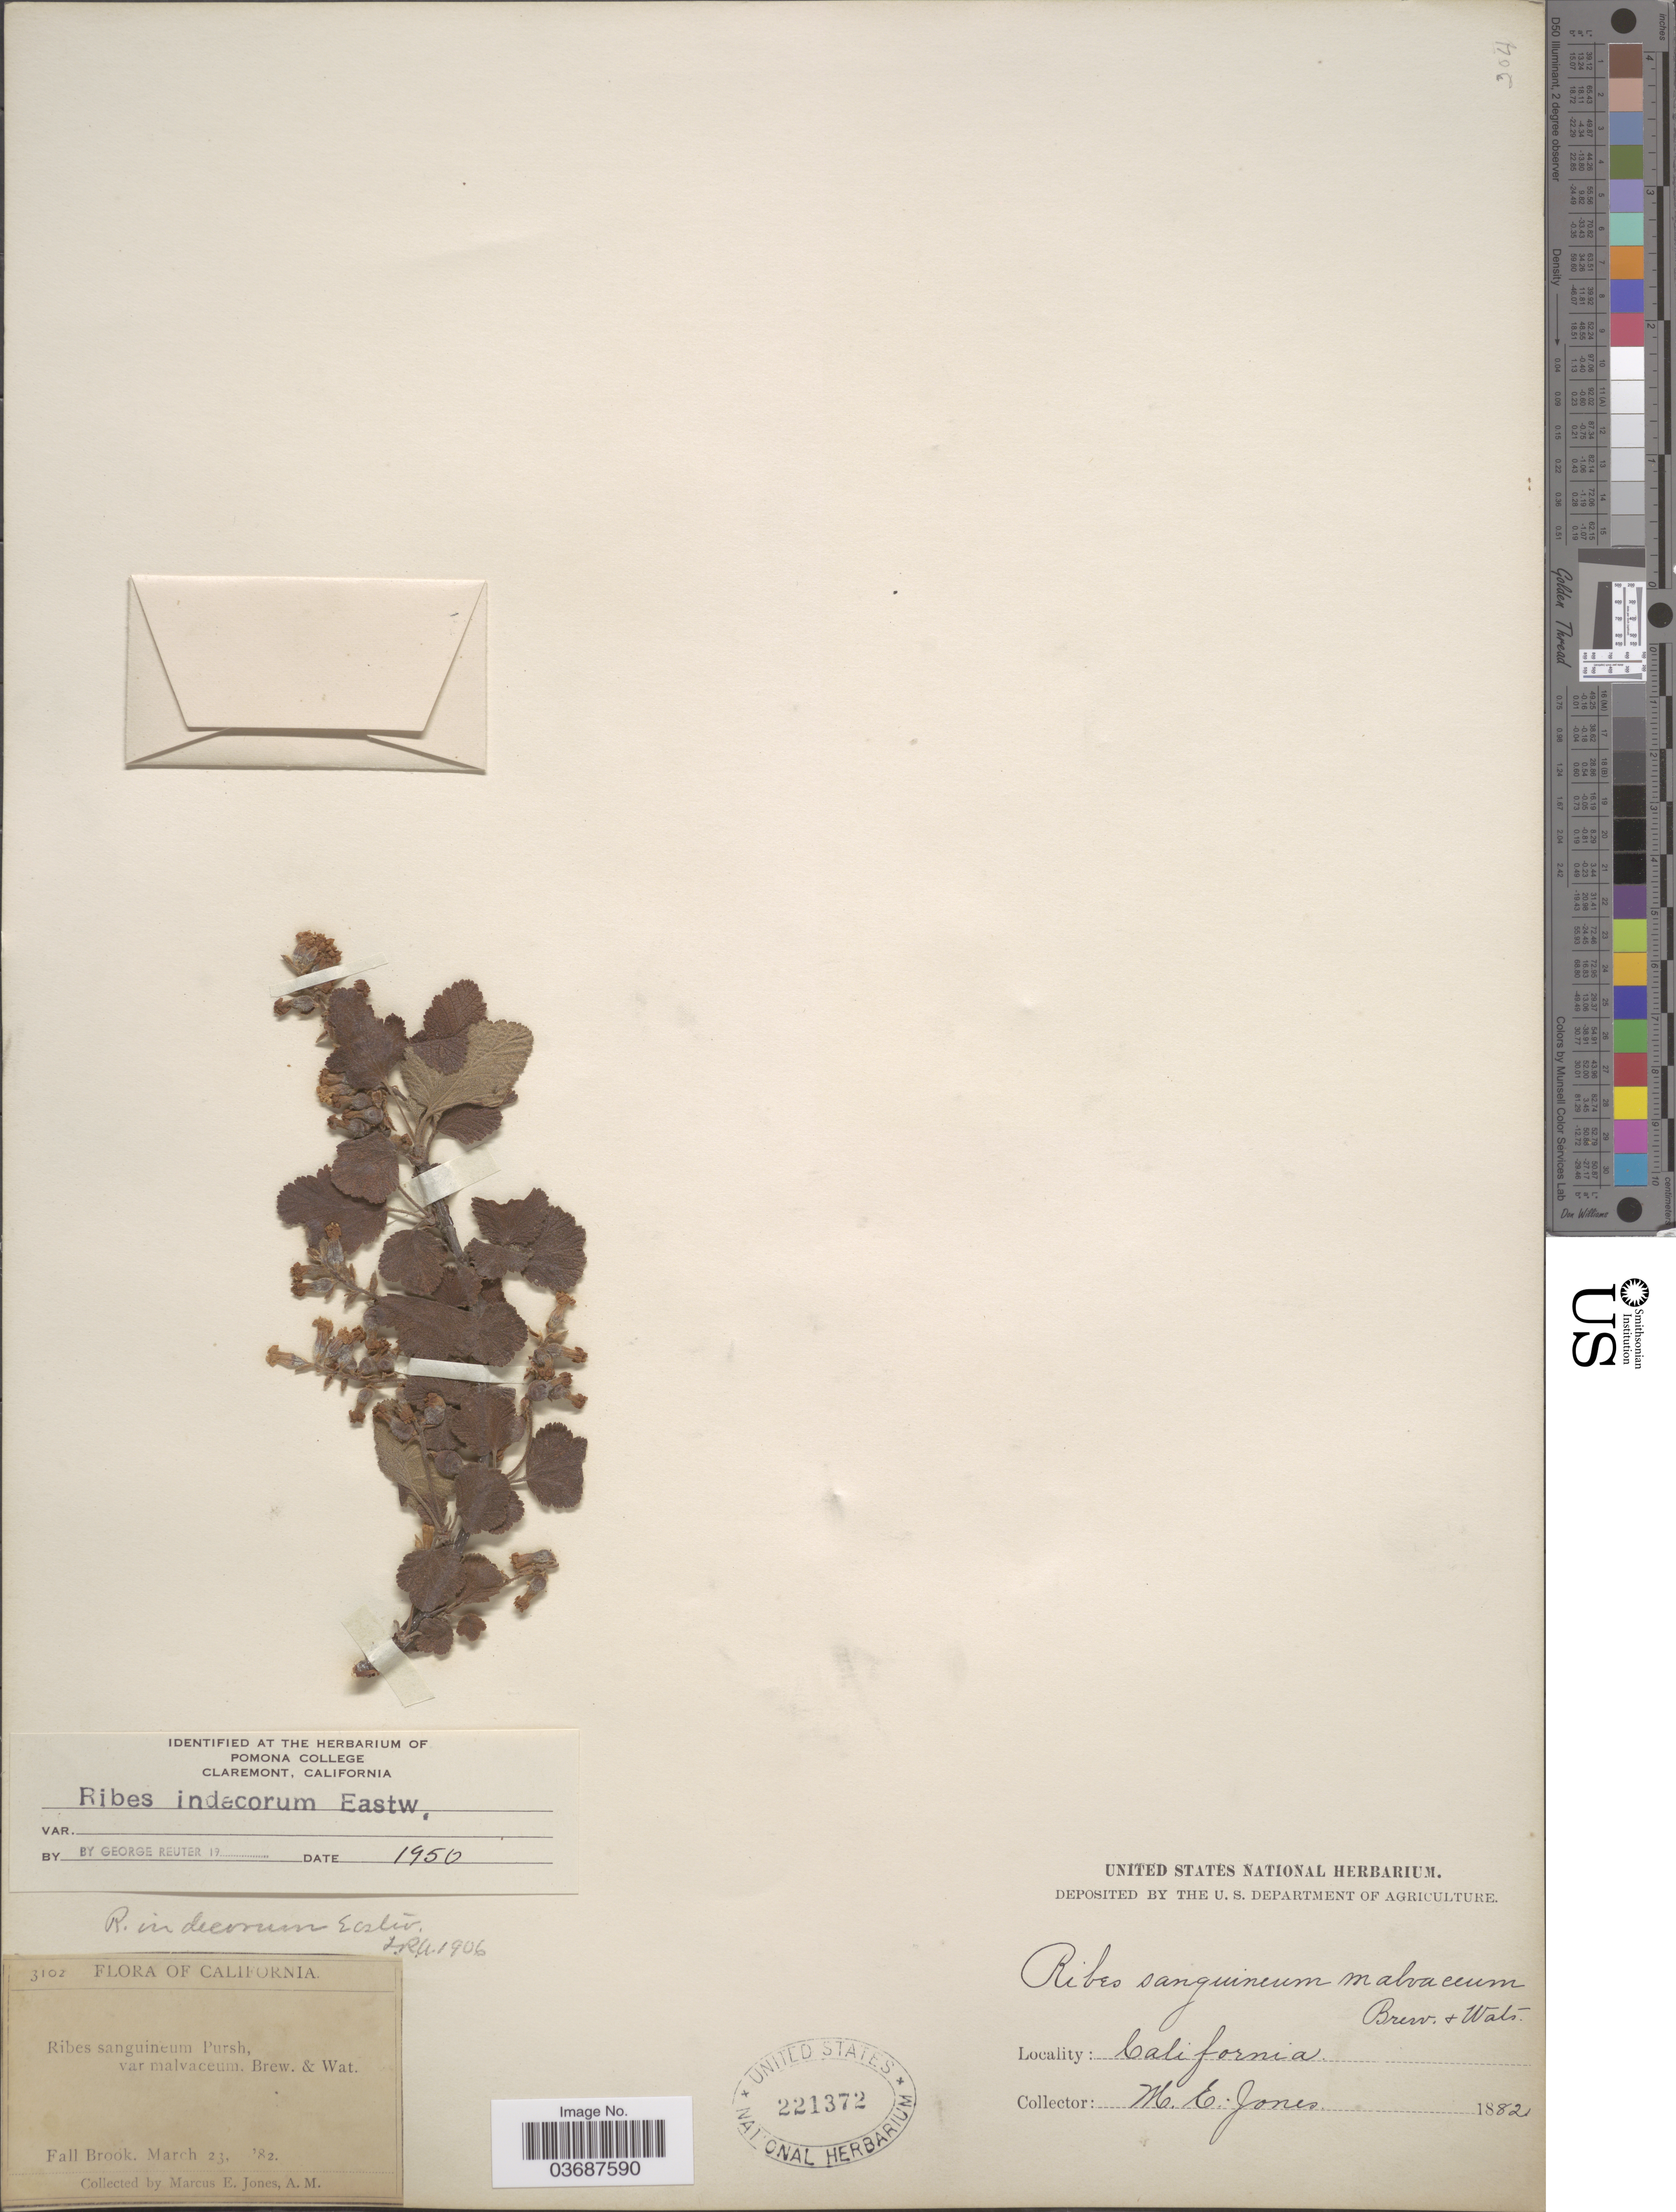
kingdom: Plantae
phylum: Tracheophyta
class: Magnoliopsida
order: Saxifragales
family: Grossulariaceae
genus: Ribes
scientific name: Ribes indecorum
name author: Eastw.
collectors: M. E. Jones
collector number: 3102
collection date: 1882-03-23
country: United States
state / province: California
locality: Fall Brook.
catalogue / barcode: US 221372